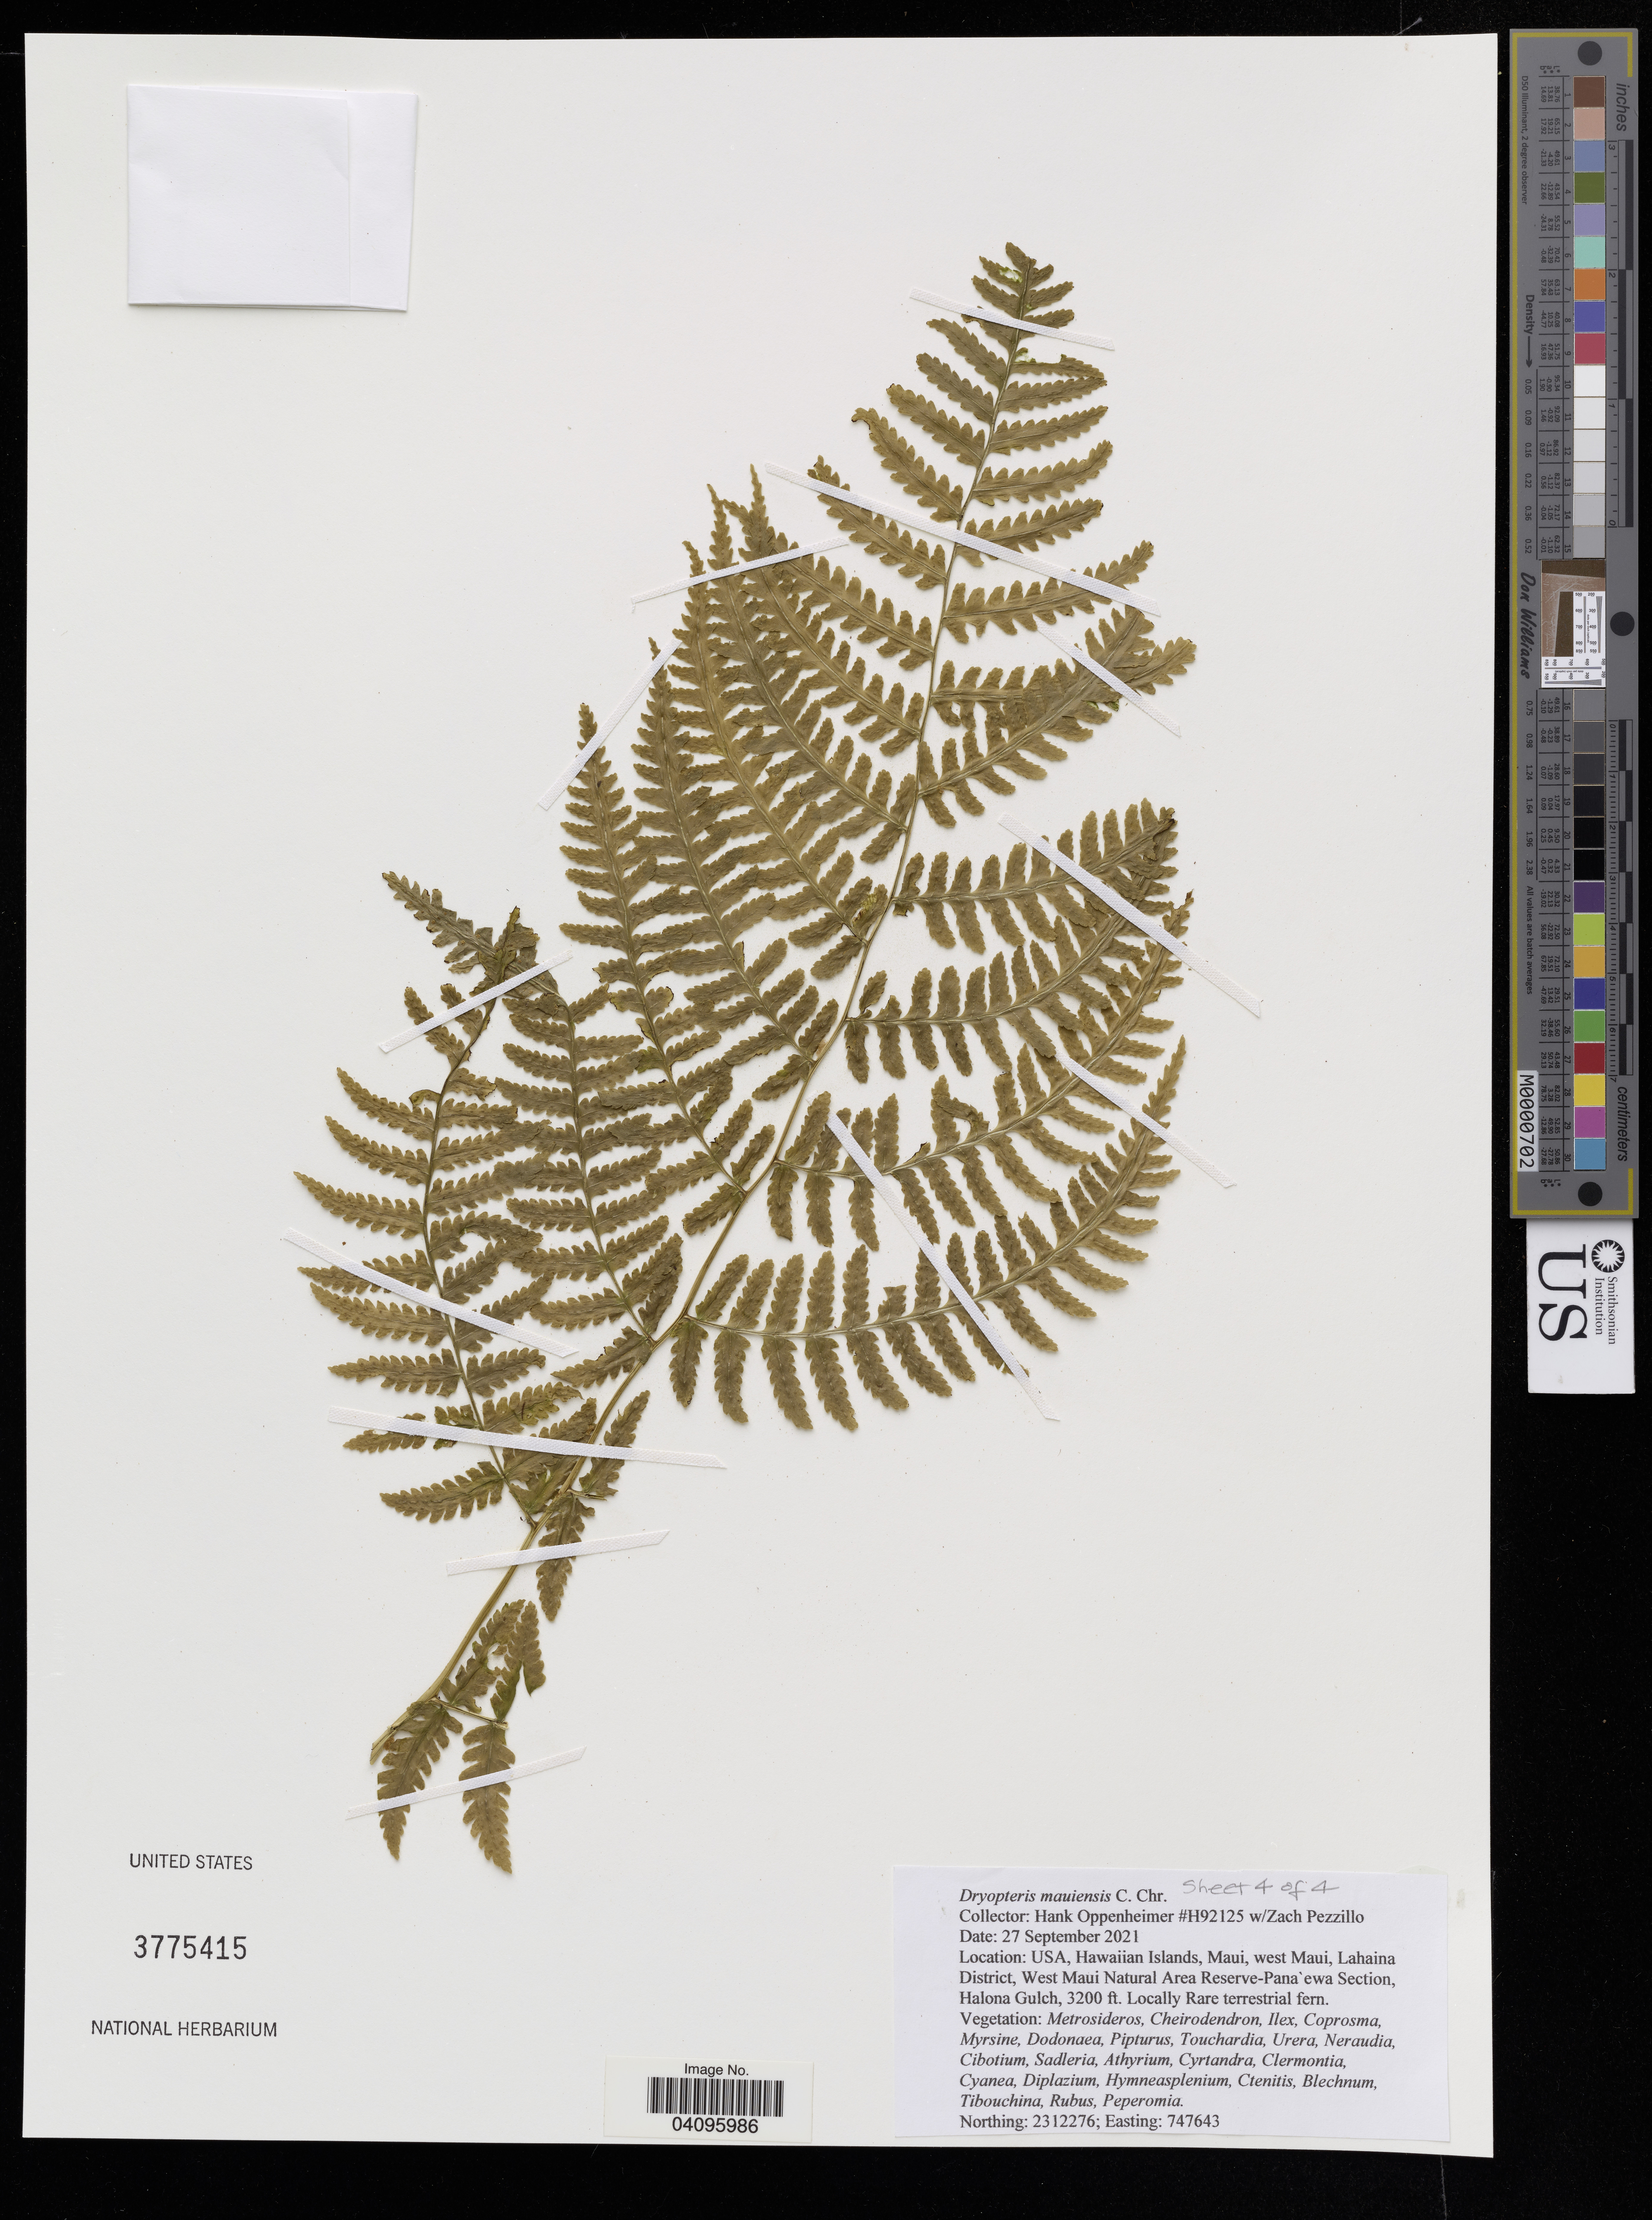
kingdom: Plantae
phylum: Tracheophyta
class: Polypodiopsida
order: Polypodiales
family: Dryopteridaceae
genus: Dryopteris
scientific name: Dryopteris mauiensis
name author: C. Chr.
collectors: H. Oppenheimer & Z. Pezzillo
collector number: H92125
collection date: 2021-09-27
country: United States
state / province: Hawaii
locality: Maui, west Maui, Lahaina District, West Maui Natural Area Reserve-Pana'ewa Section, Halona Gulch.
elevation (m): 975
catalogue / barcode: US 3775415